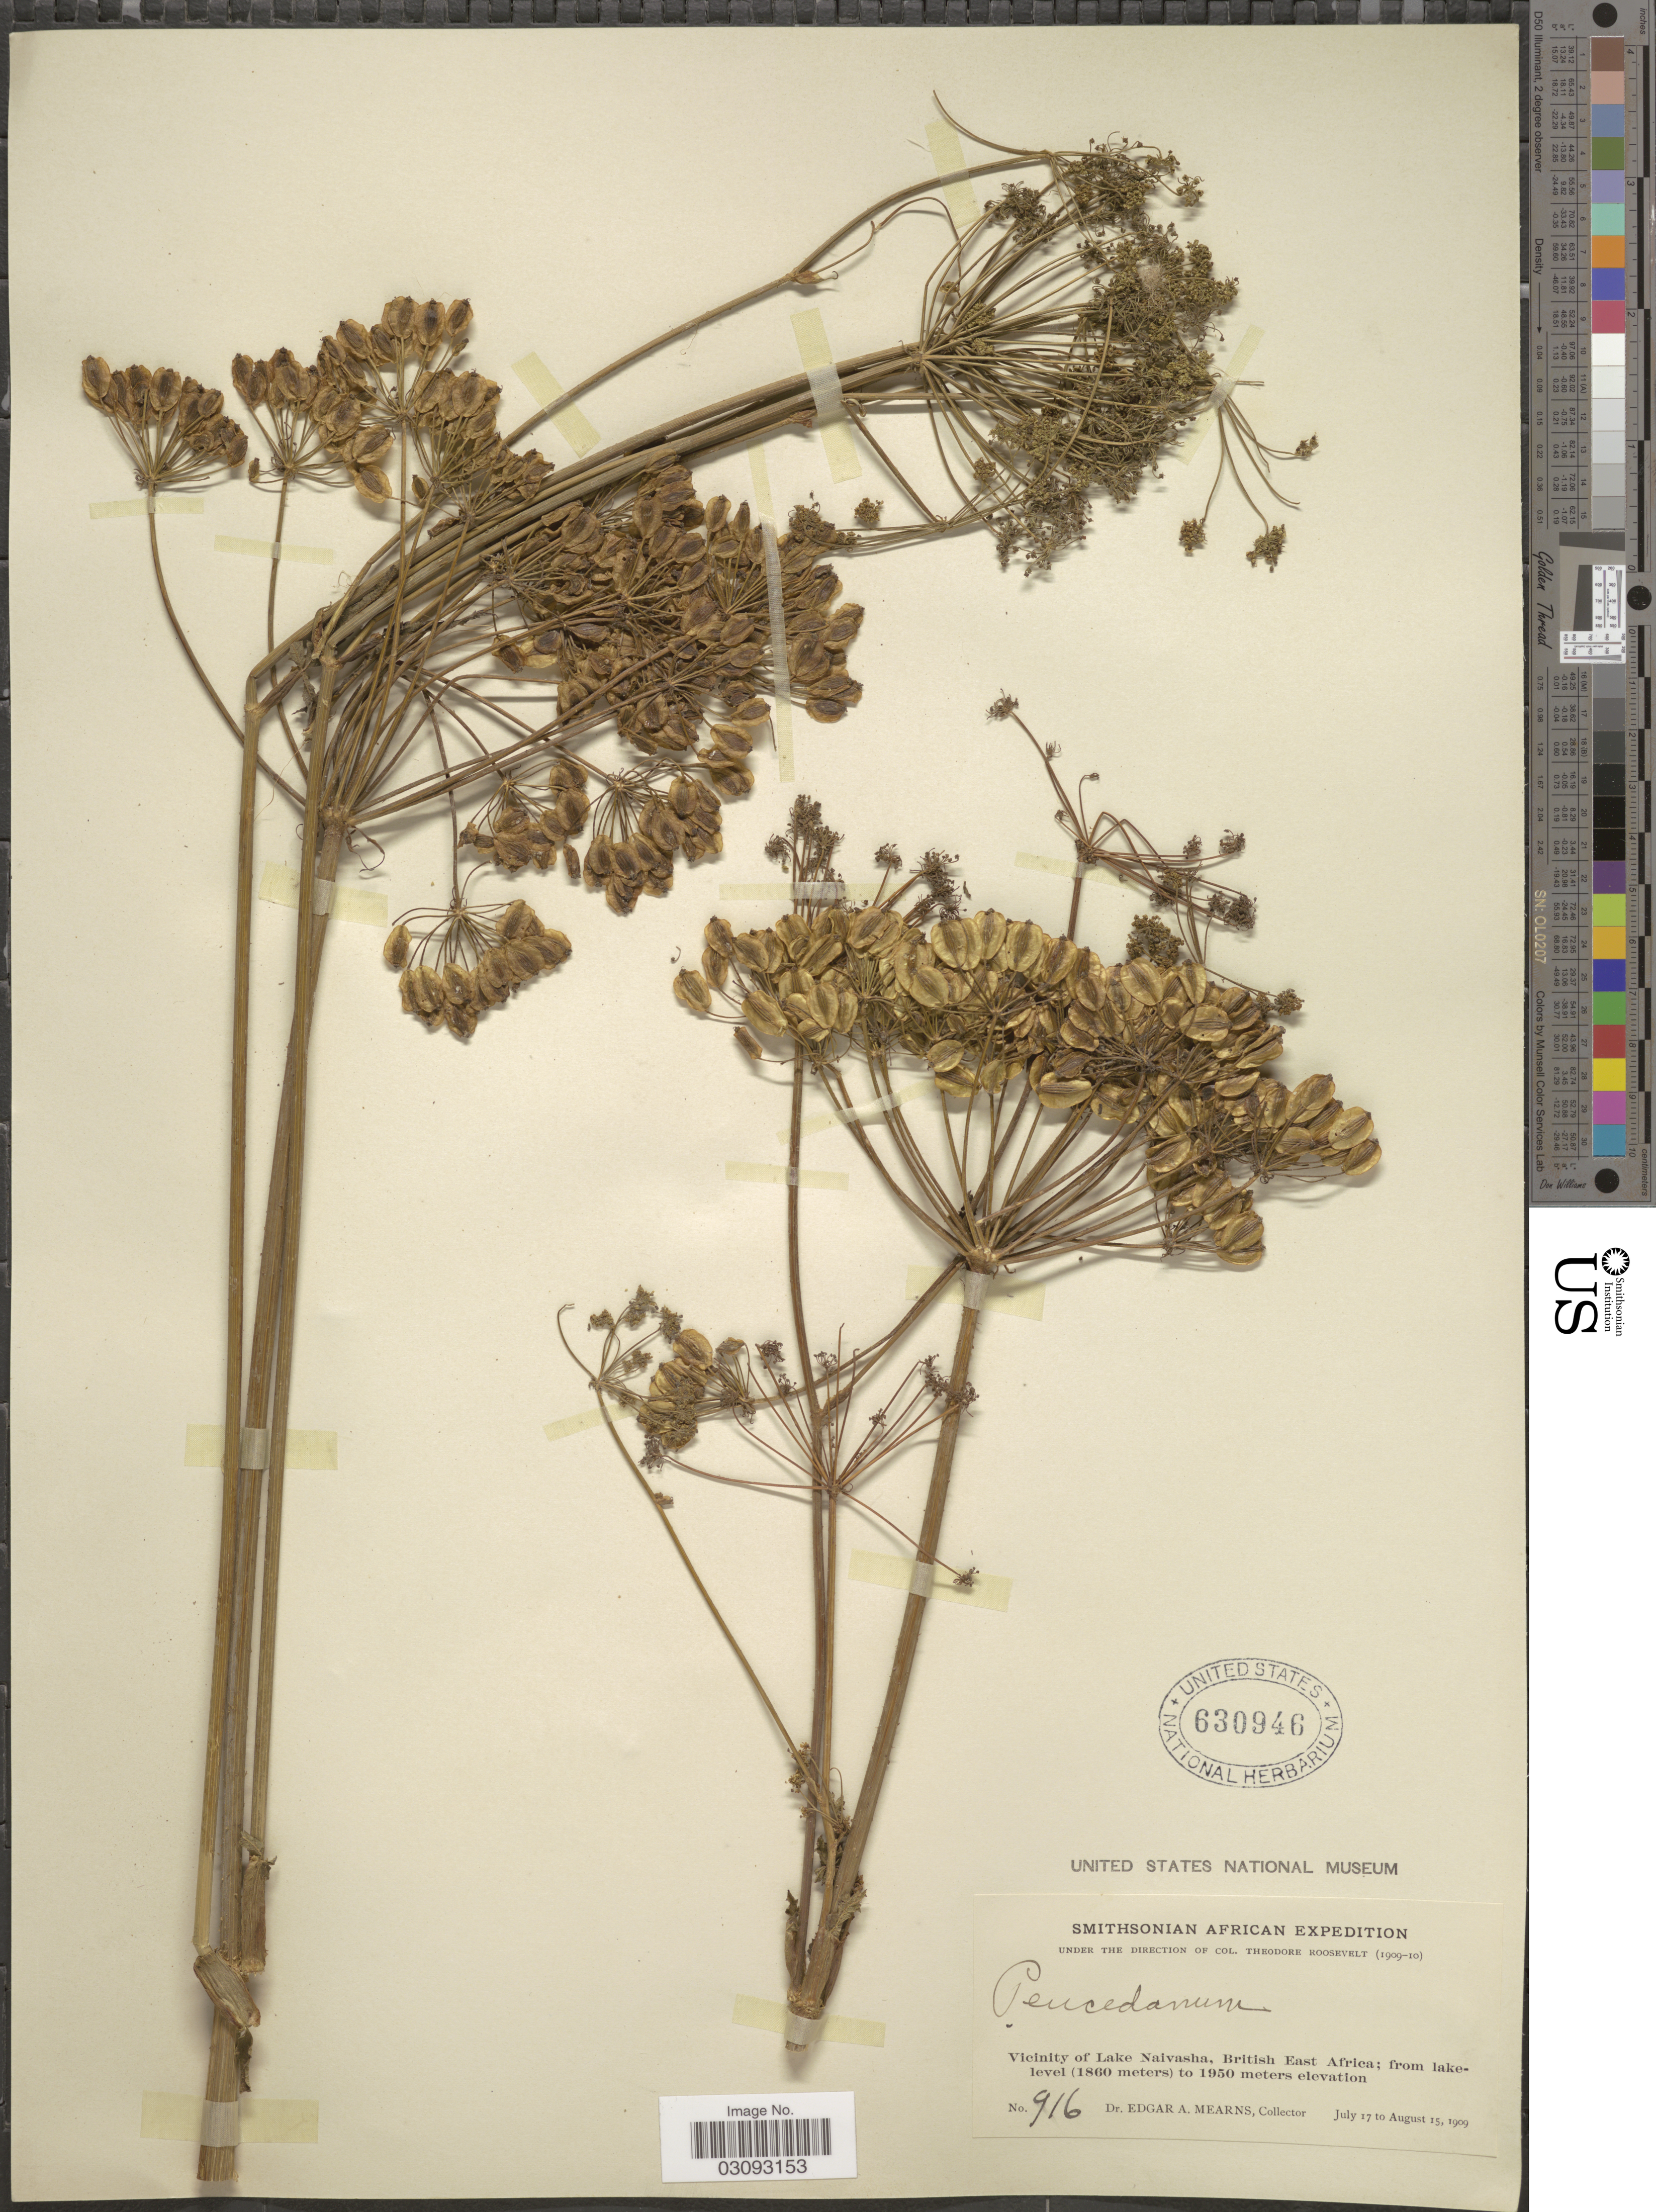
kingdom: Plantae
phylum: Tracheophyta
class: Magnoliopsida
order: Apiales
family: Apiaceae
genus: Peucedanum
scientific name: Peucedanum sp.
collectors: E. A. Mearns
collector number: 916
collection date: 1909-07-17/1909-08-15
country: Kenya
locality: Vicinity of Lake Naivasha, British East Africa.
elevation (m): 1860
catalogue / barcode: US 630946